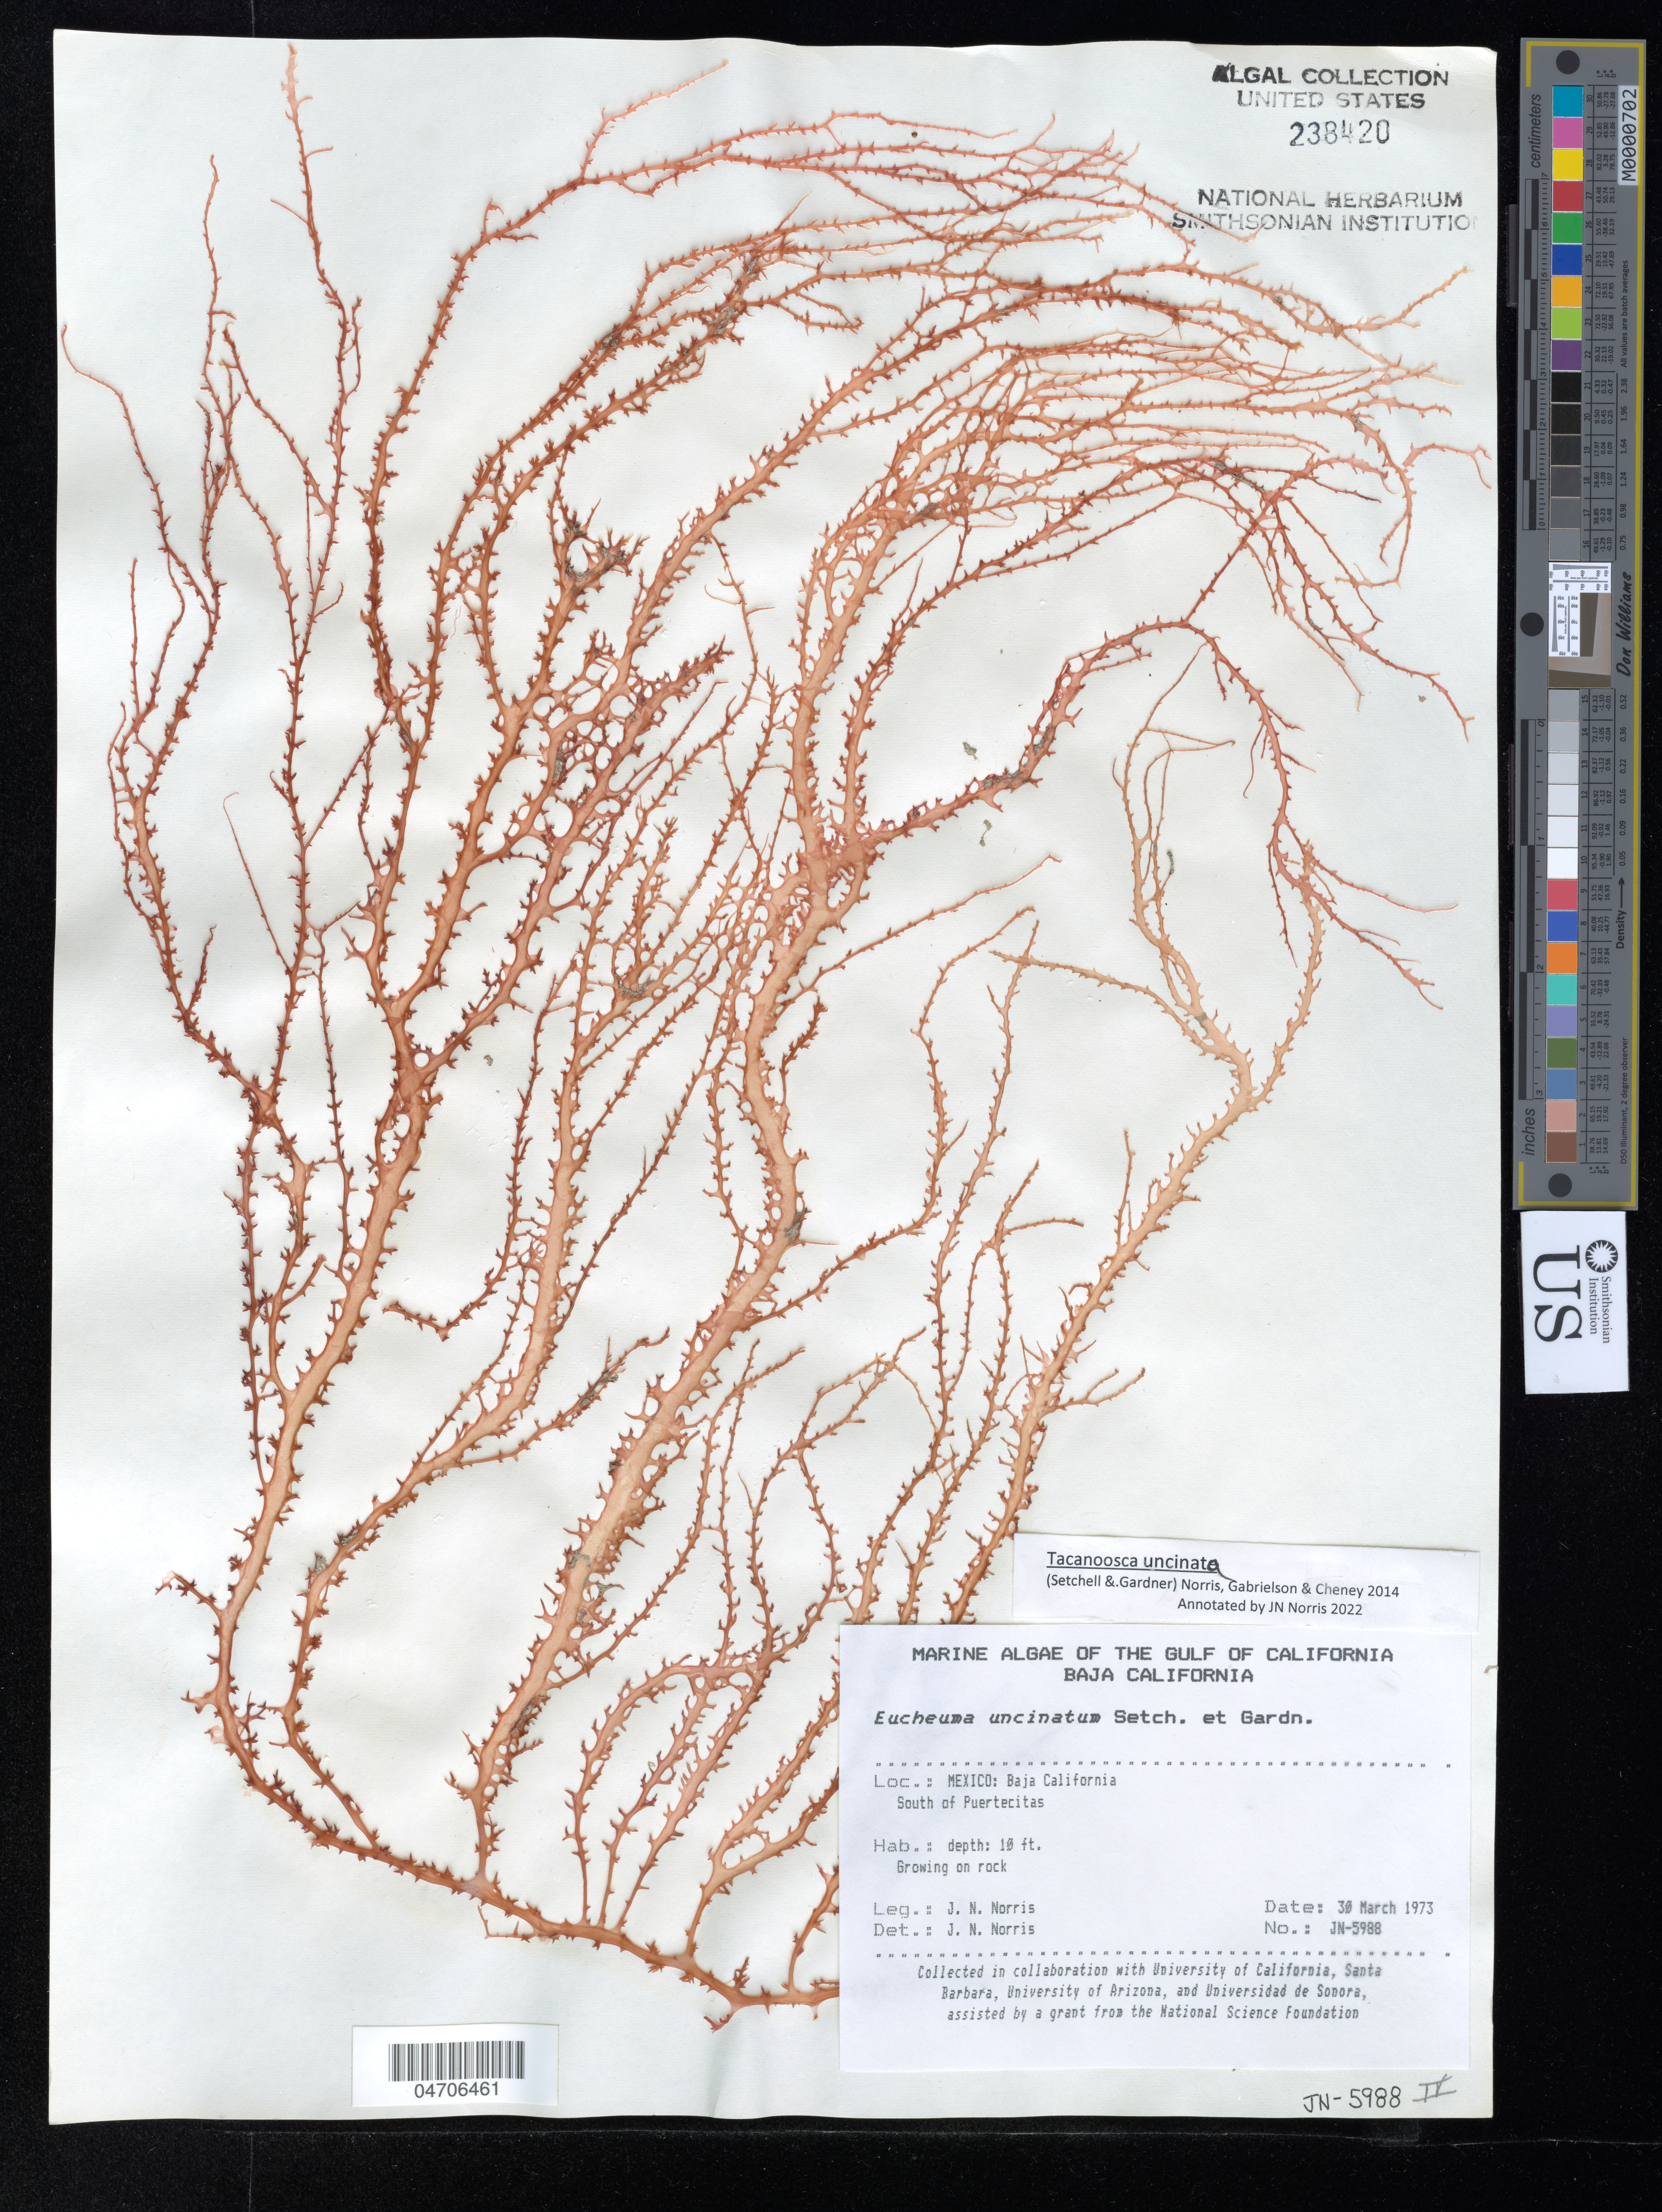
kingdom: Plantae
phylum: Rhodophyta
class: Florideophyceae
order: Gigartinales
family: Solieriaceae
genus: Tacanoosca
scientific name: Tacanoosca uncinata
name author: (Setchell & N.L. Gardner) J.N. Norris et al.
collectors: J. Norris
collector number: JN-5988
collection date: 1973-03-30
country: Mexico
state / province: Baja California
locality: The Gulf of California. South of Puertecitas.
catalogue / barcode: US 238420